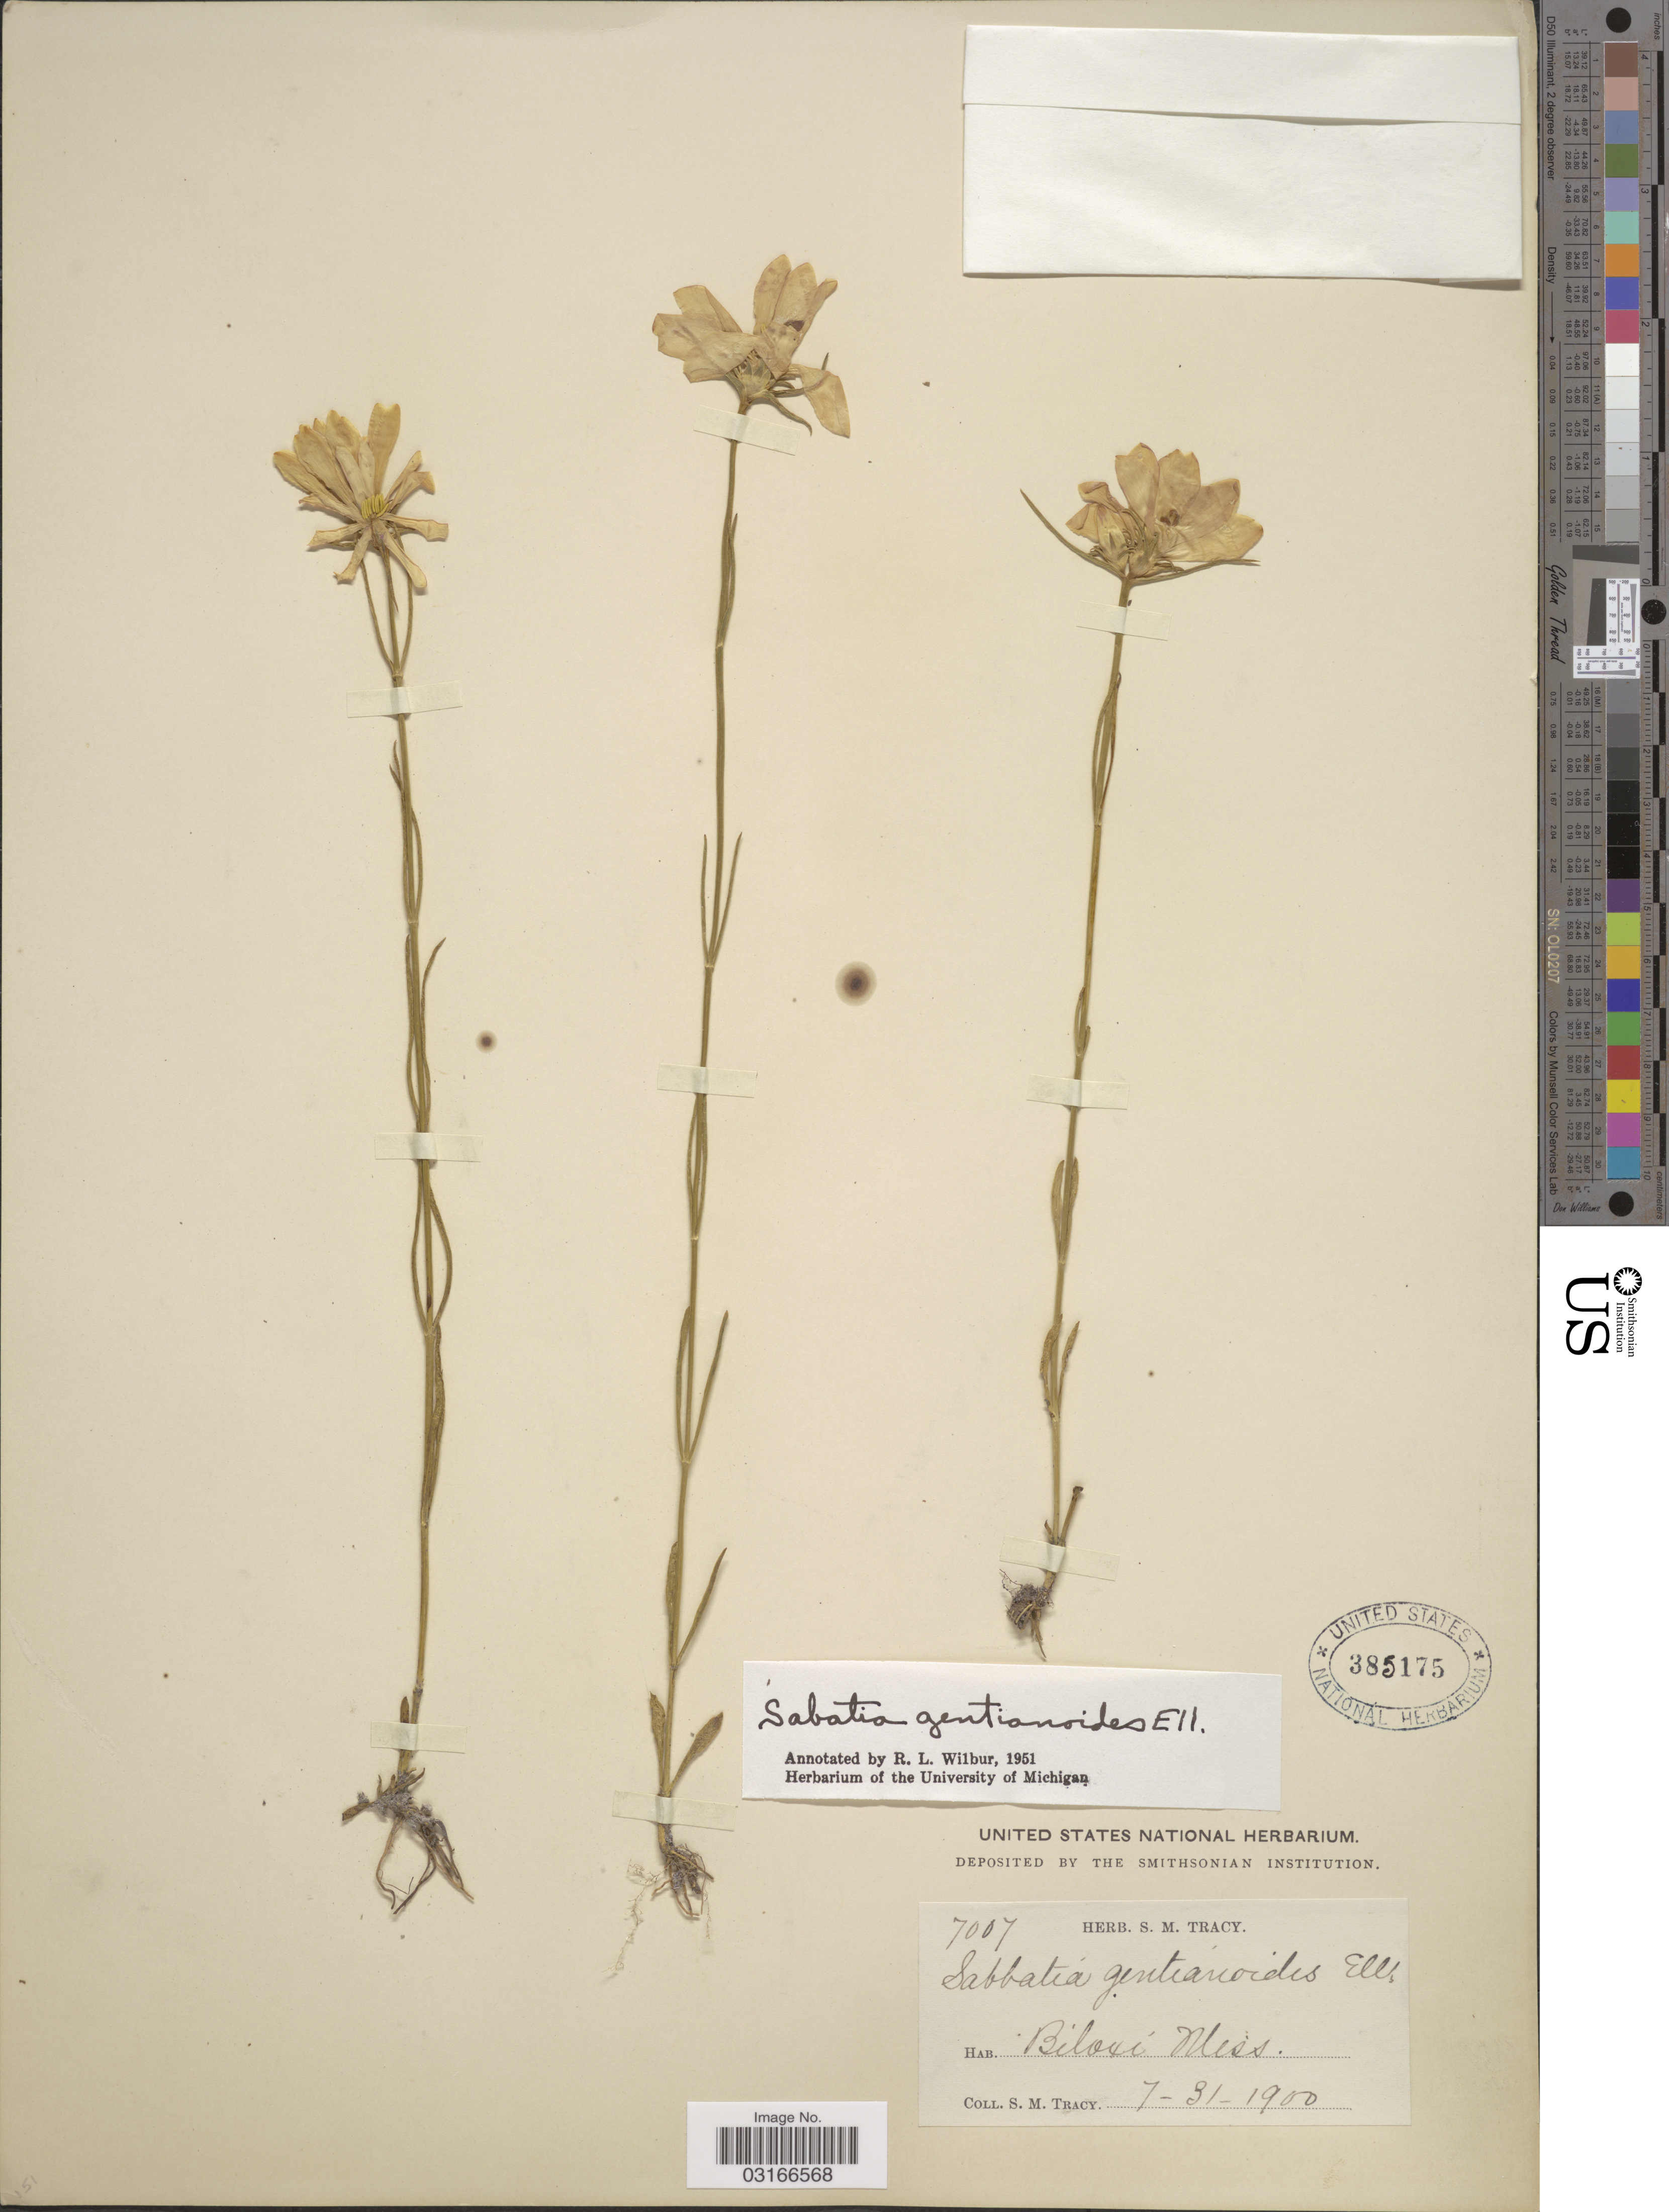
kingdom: Plantae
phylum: Tracheophyta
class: Magnoliopsida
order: Gentianales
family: Gentianaceae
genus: Sabatia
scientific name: Sabatia gentianoides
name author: Elliott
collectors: S. M. Tracy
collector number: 7007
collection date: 1900-07-31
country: United States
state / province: Mississippi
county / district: Harrison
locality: Biloxi, Miss.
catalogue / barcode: US 385175